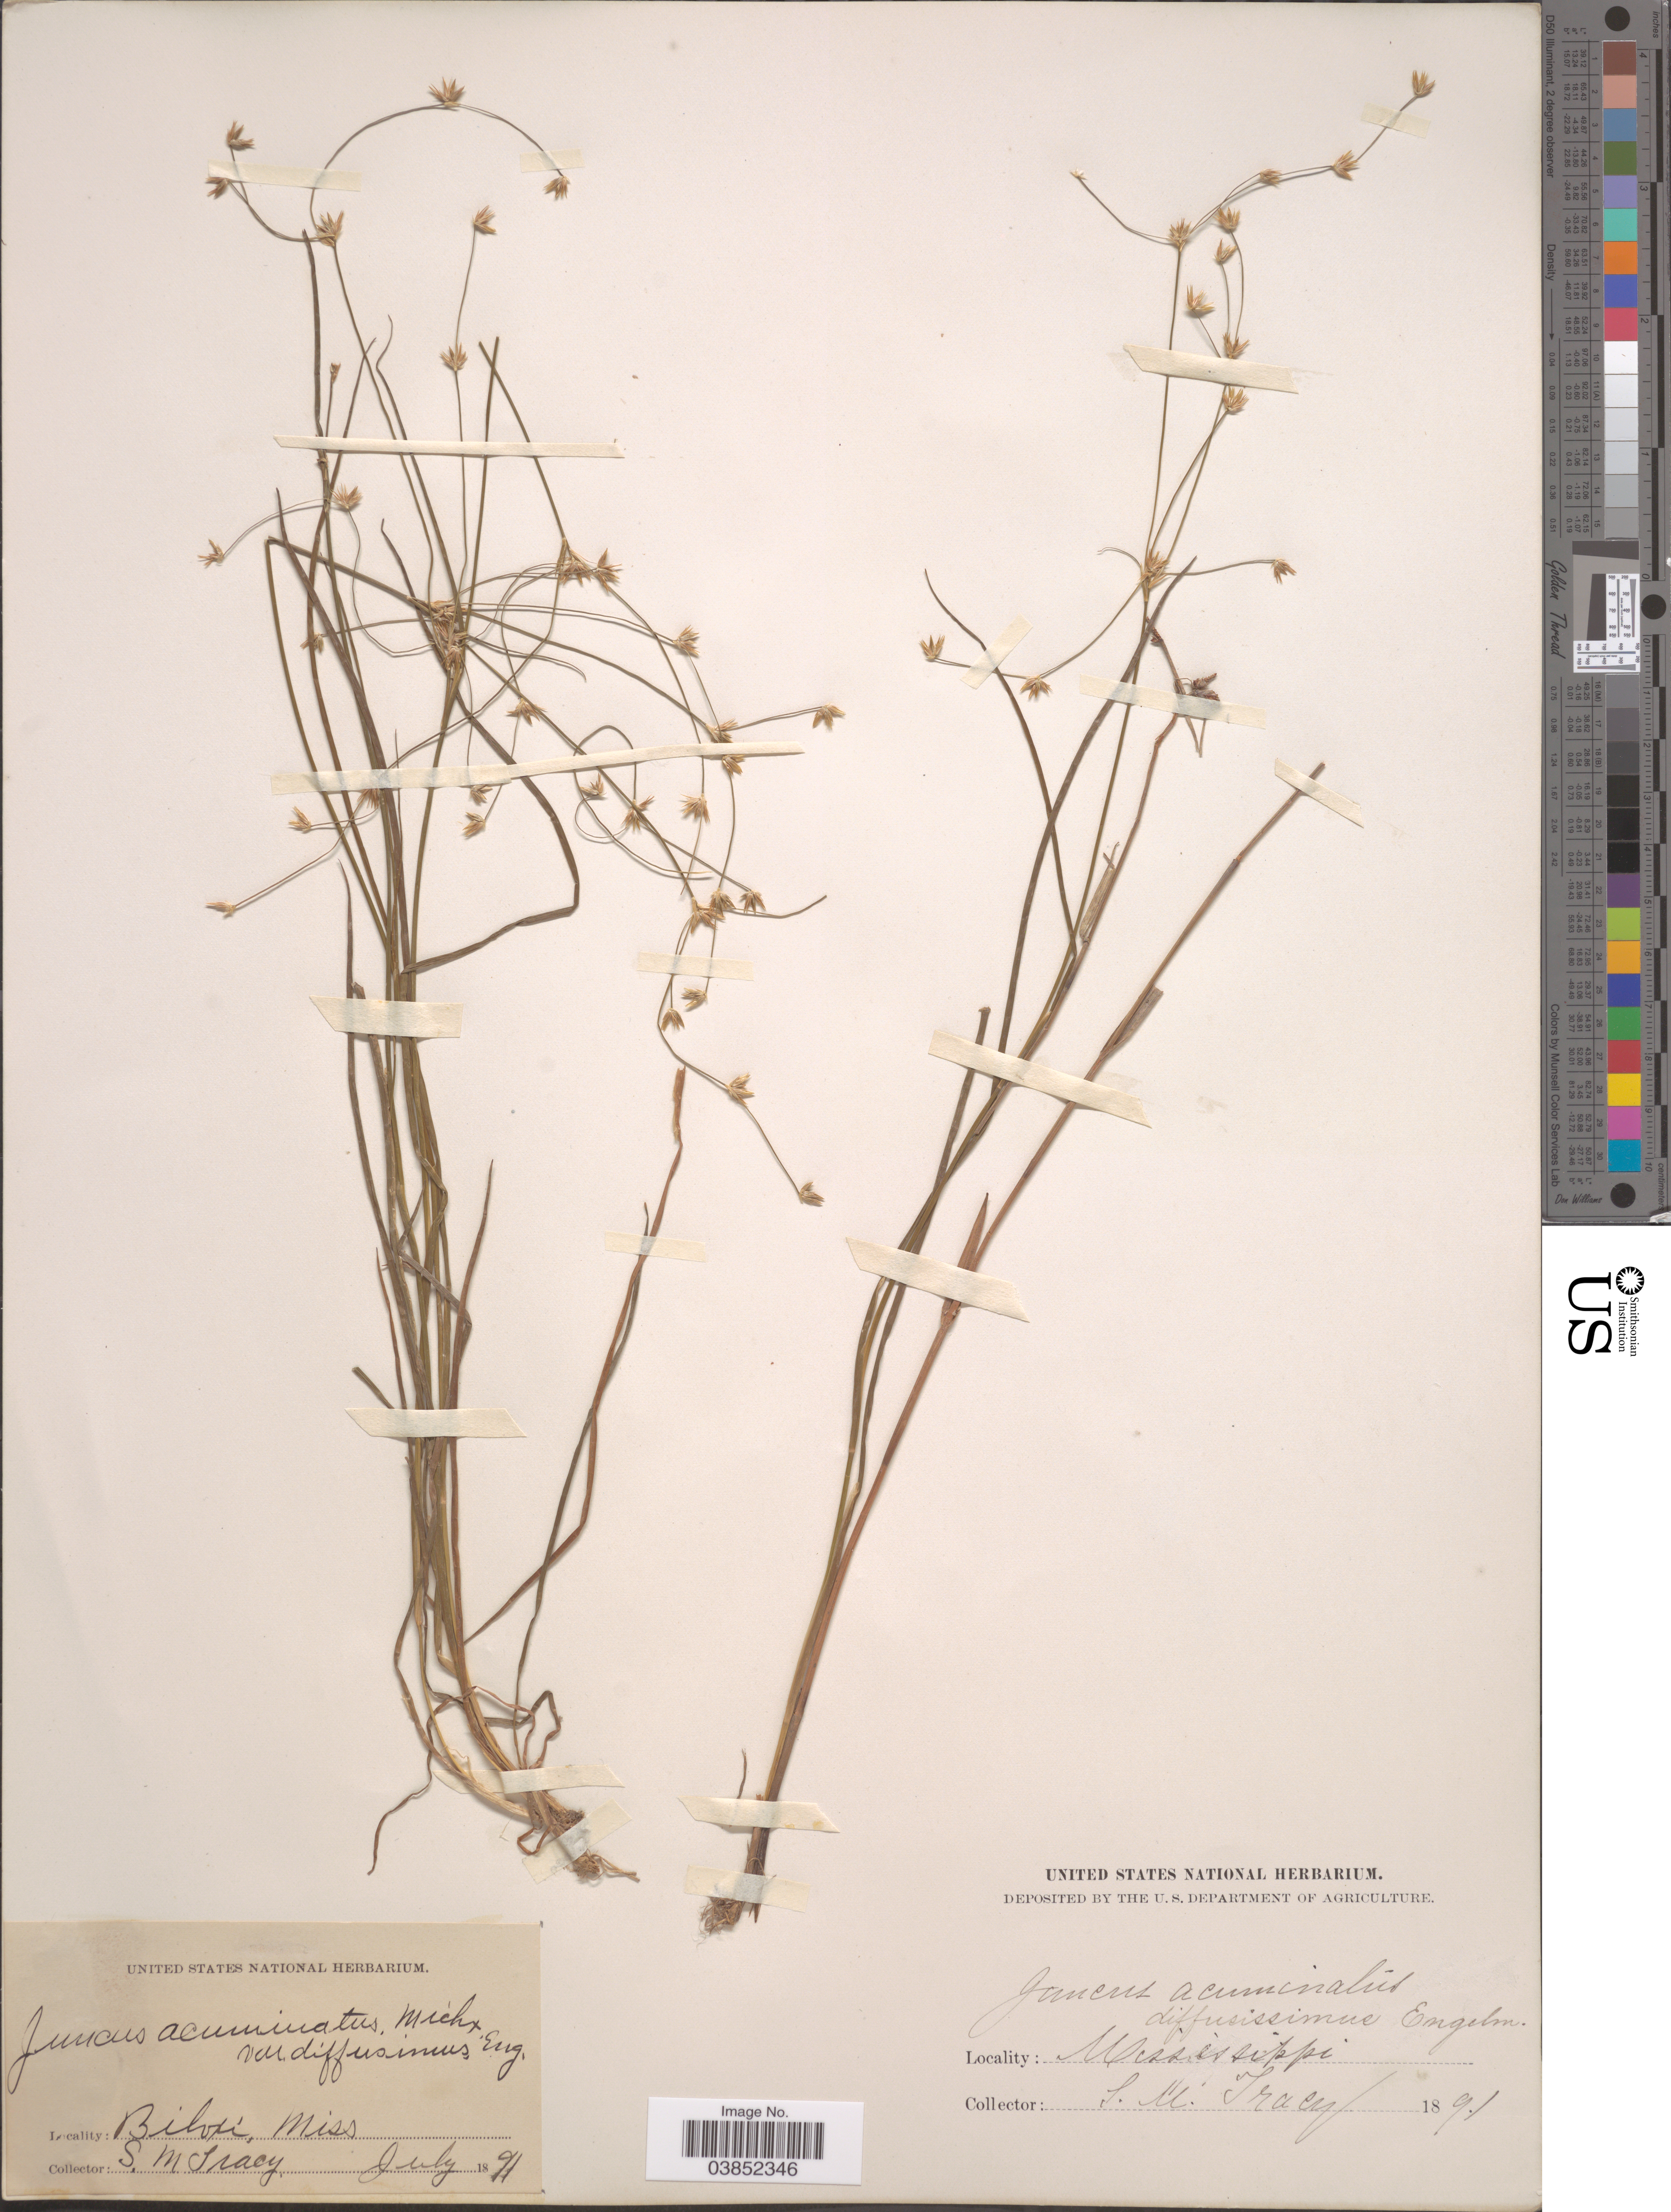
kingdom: Plantae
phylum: Tracheophyta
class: Liliopsida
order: Poales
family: Juncaceae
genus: Juncus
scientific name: Juncus diffusissimus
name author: Buckley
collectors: S. M. Tracy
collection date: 1891-07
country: United States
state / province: Mississippi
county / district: Harrison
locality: Biloxi.